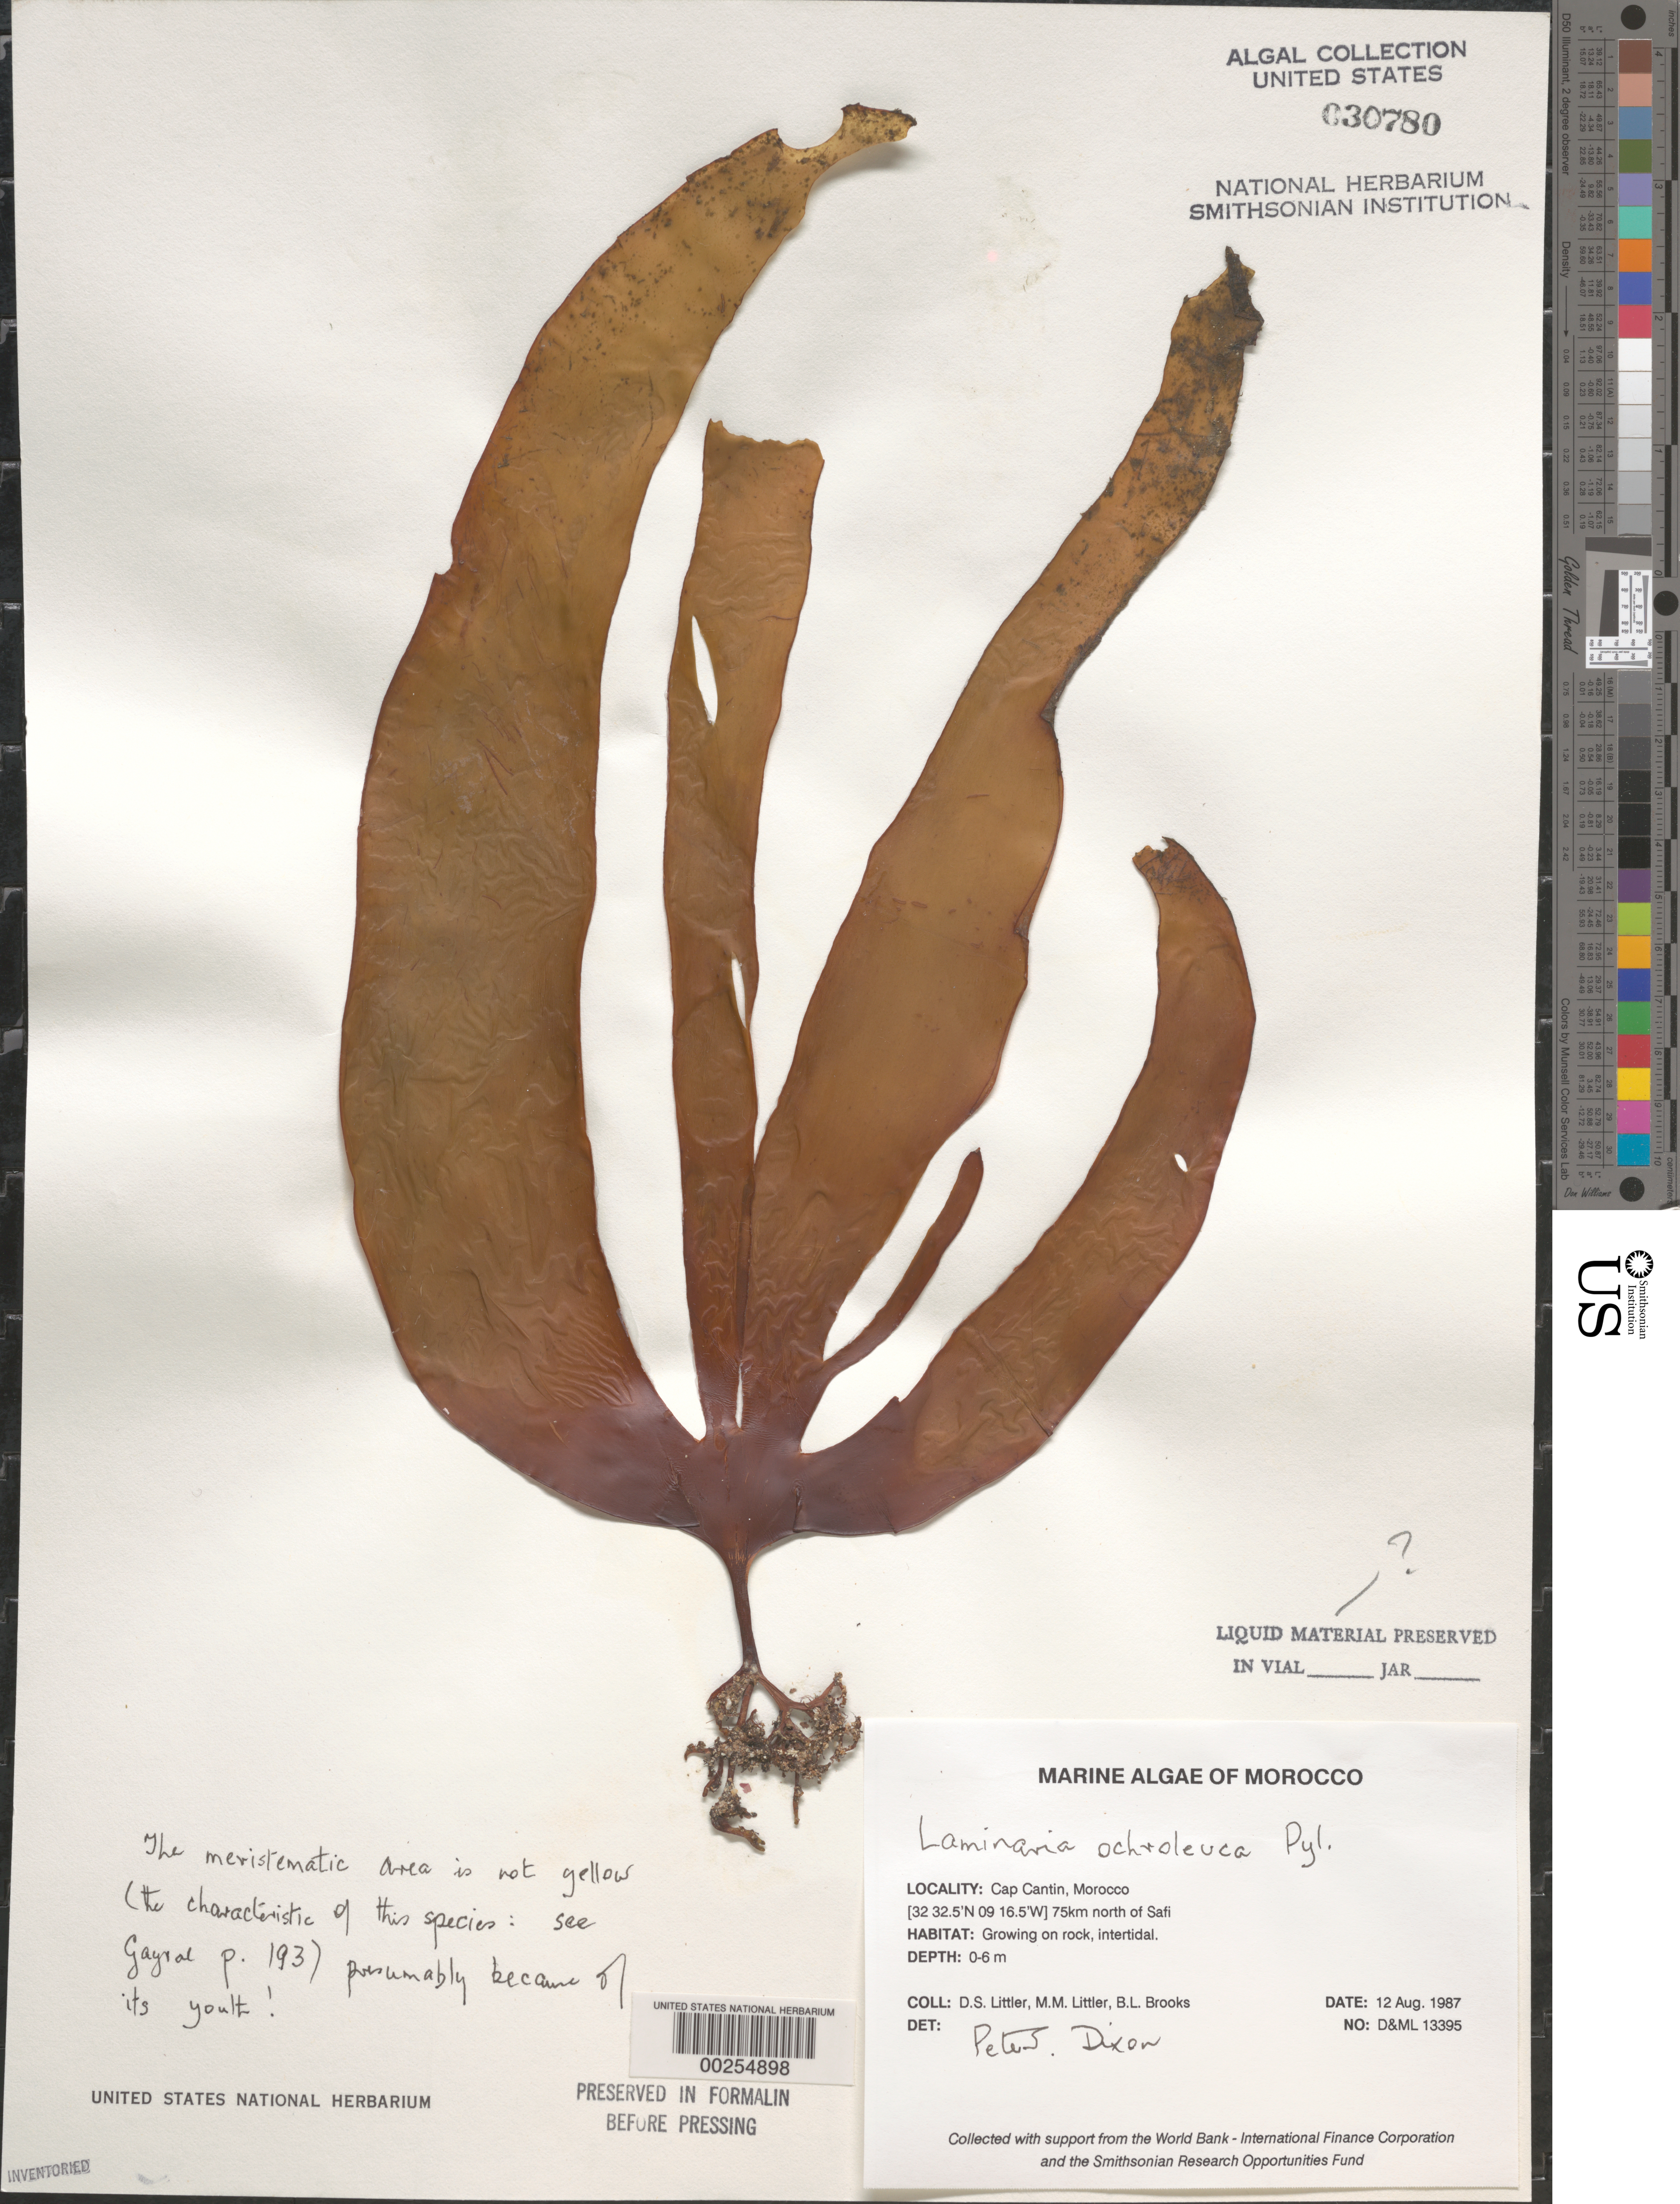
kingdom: Chromista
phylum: Ochrophyta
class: Phaeophyceae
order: Laminariales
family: Laminariaceae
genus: Laminaria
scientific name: Laminaria ochroleuca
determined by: Dixon, P. S.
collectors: D. S. Littler, M. M. Littler & B. Brooks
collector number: D&ML 13395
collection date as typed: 12 Aug 1987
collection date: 1987-08-12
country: Morocco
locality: Cap Cantin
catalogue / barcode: US 30780